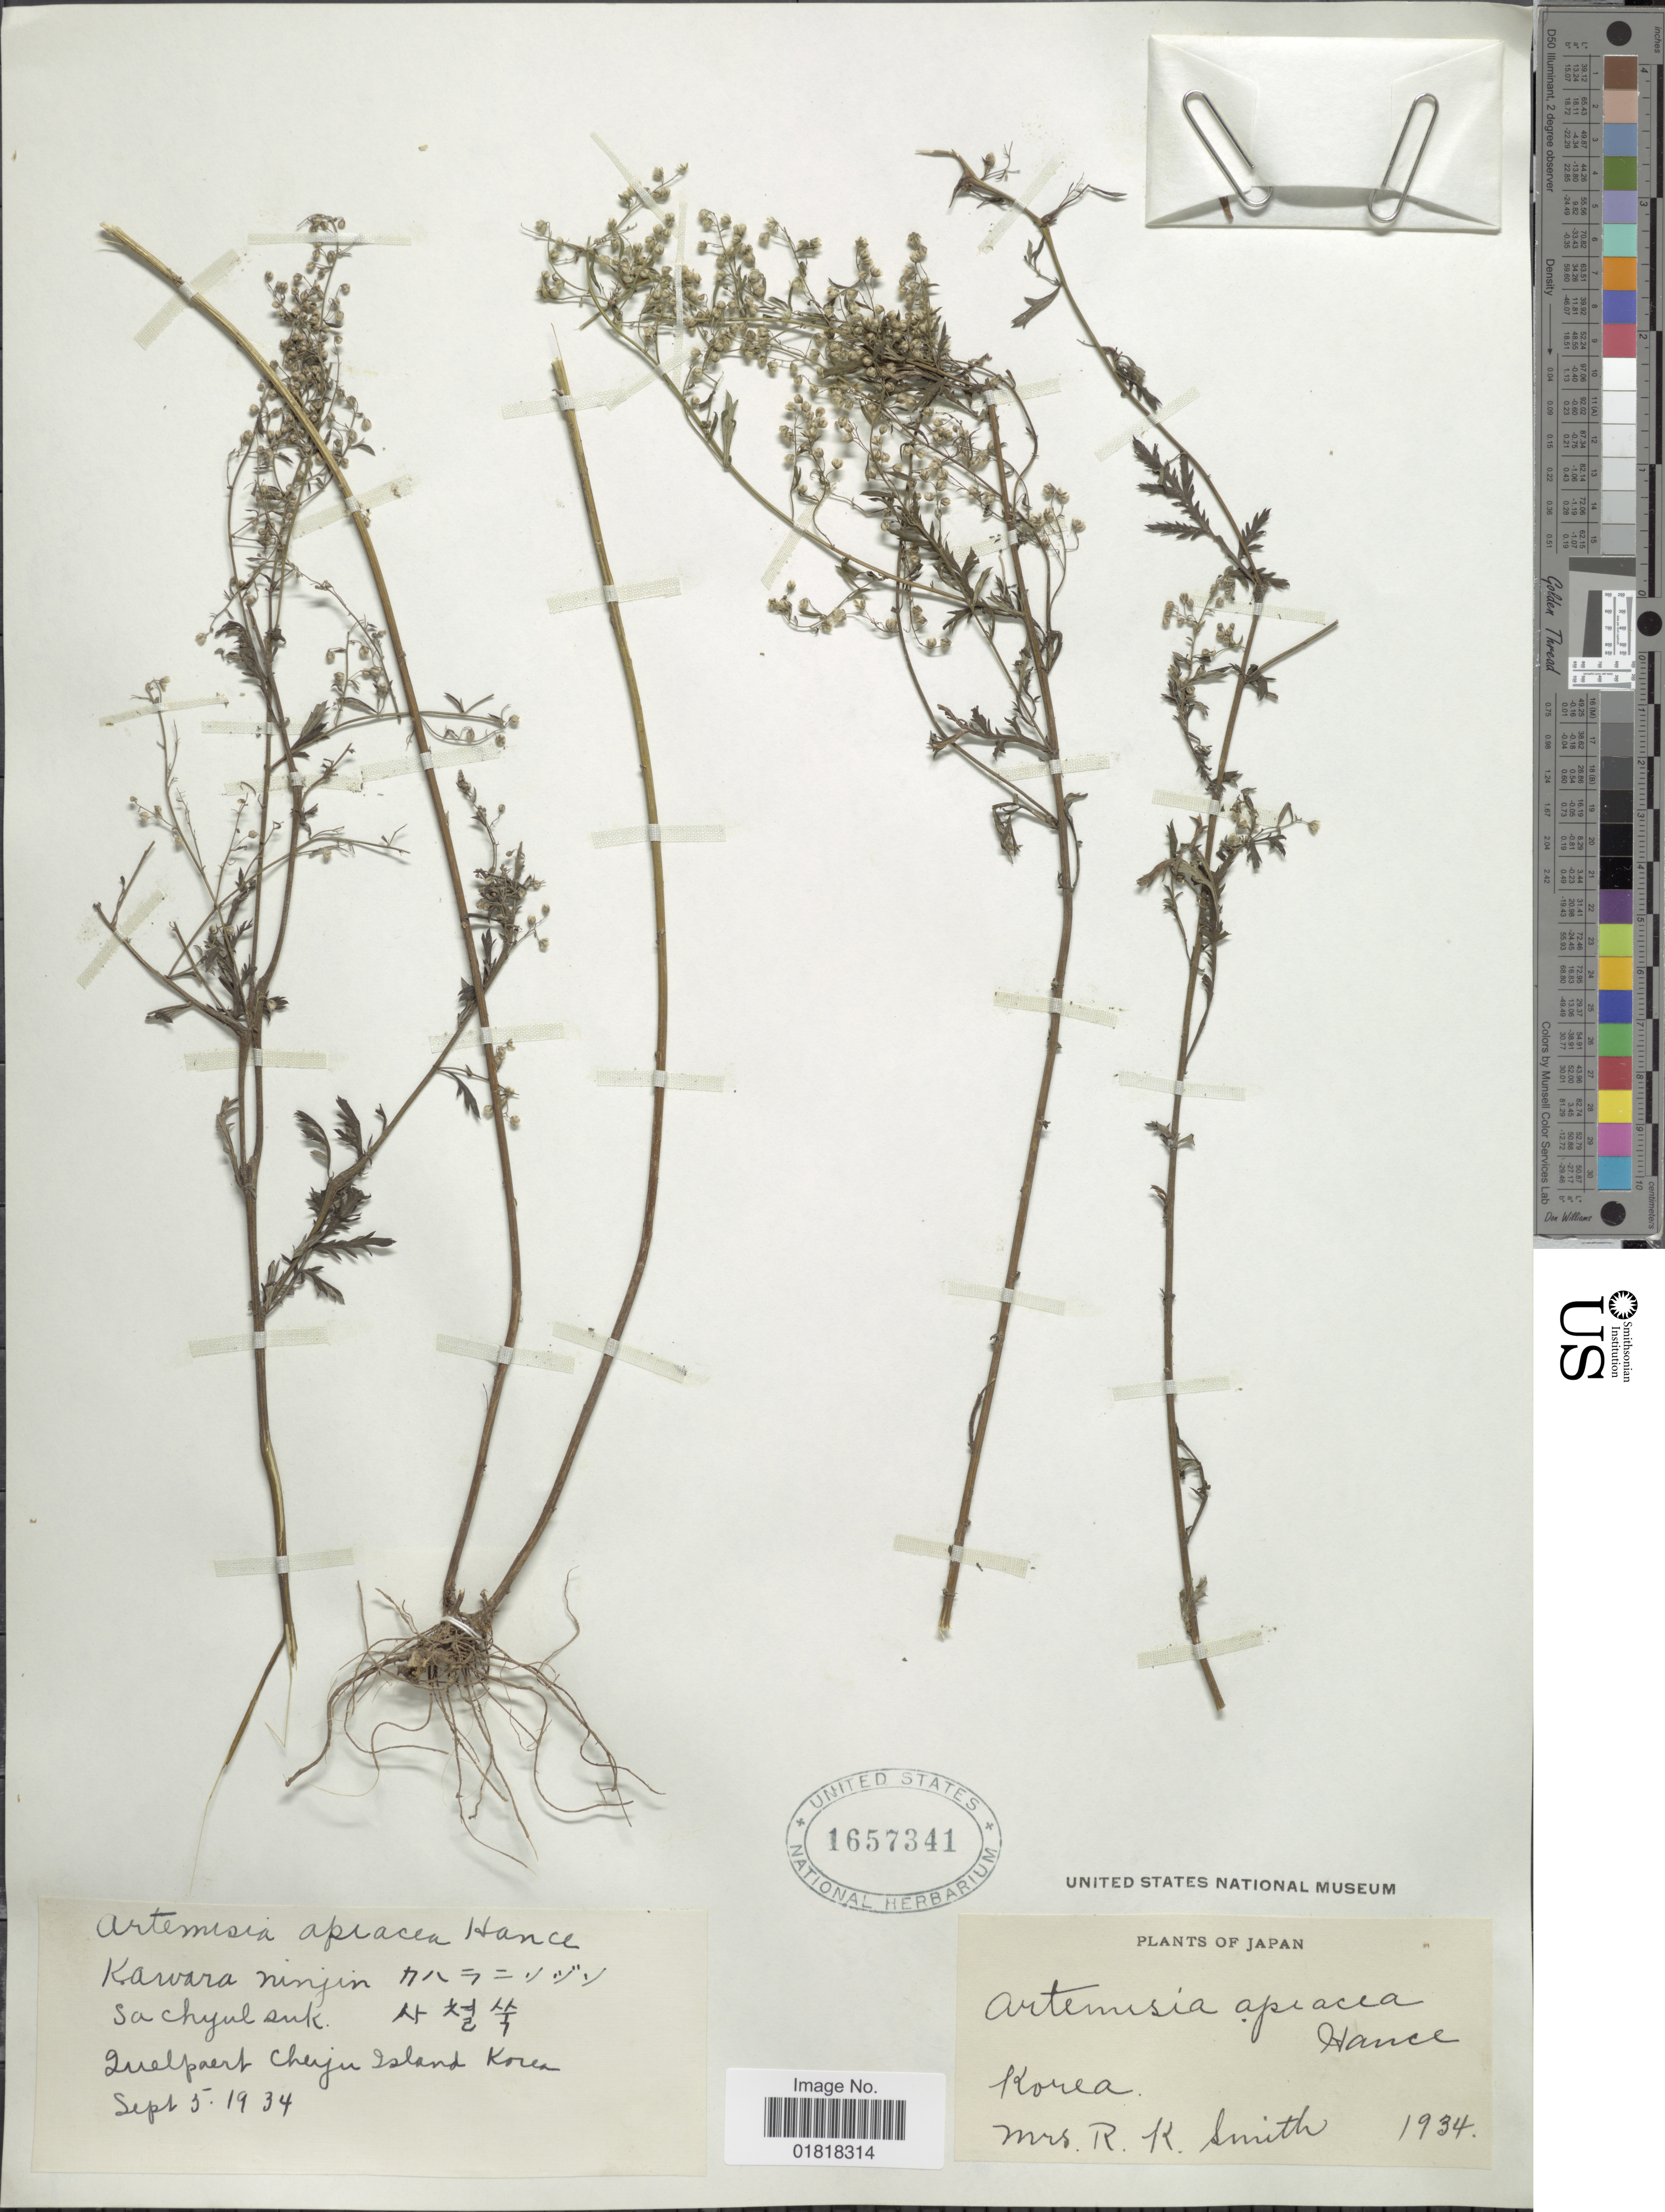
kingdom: Plantae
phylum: Tracheophyta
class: Magnoliopsida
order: Asterales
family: Asteraceae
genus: Artemisia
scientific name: Artemisia apiacea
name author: Hance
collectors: Mrs. R. K. Smith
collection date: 1934-09-05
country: South Korea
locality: Korea, Kwara ninjin, Sachyul suk, Zuelparb Chenju Island Korea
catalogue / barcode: US 1657341